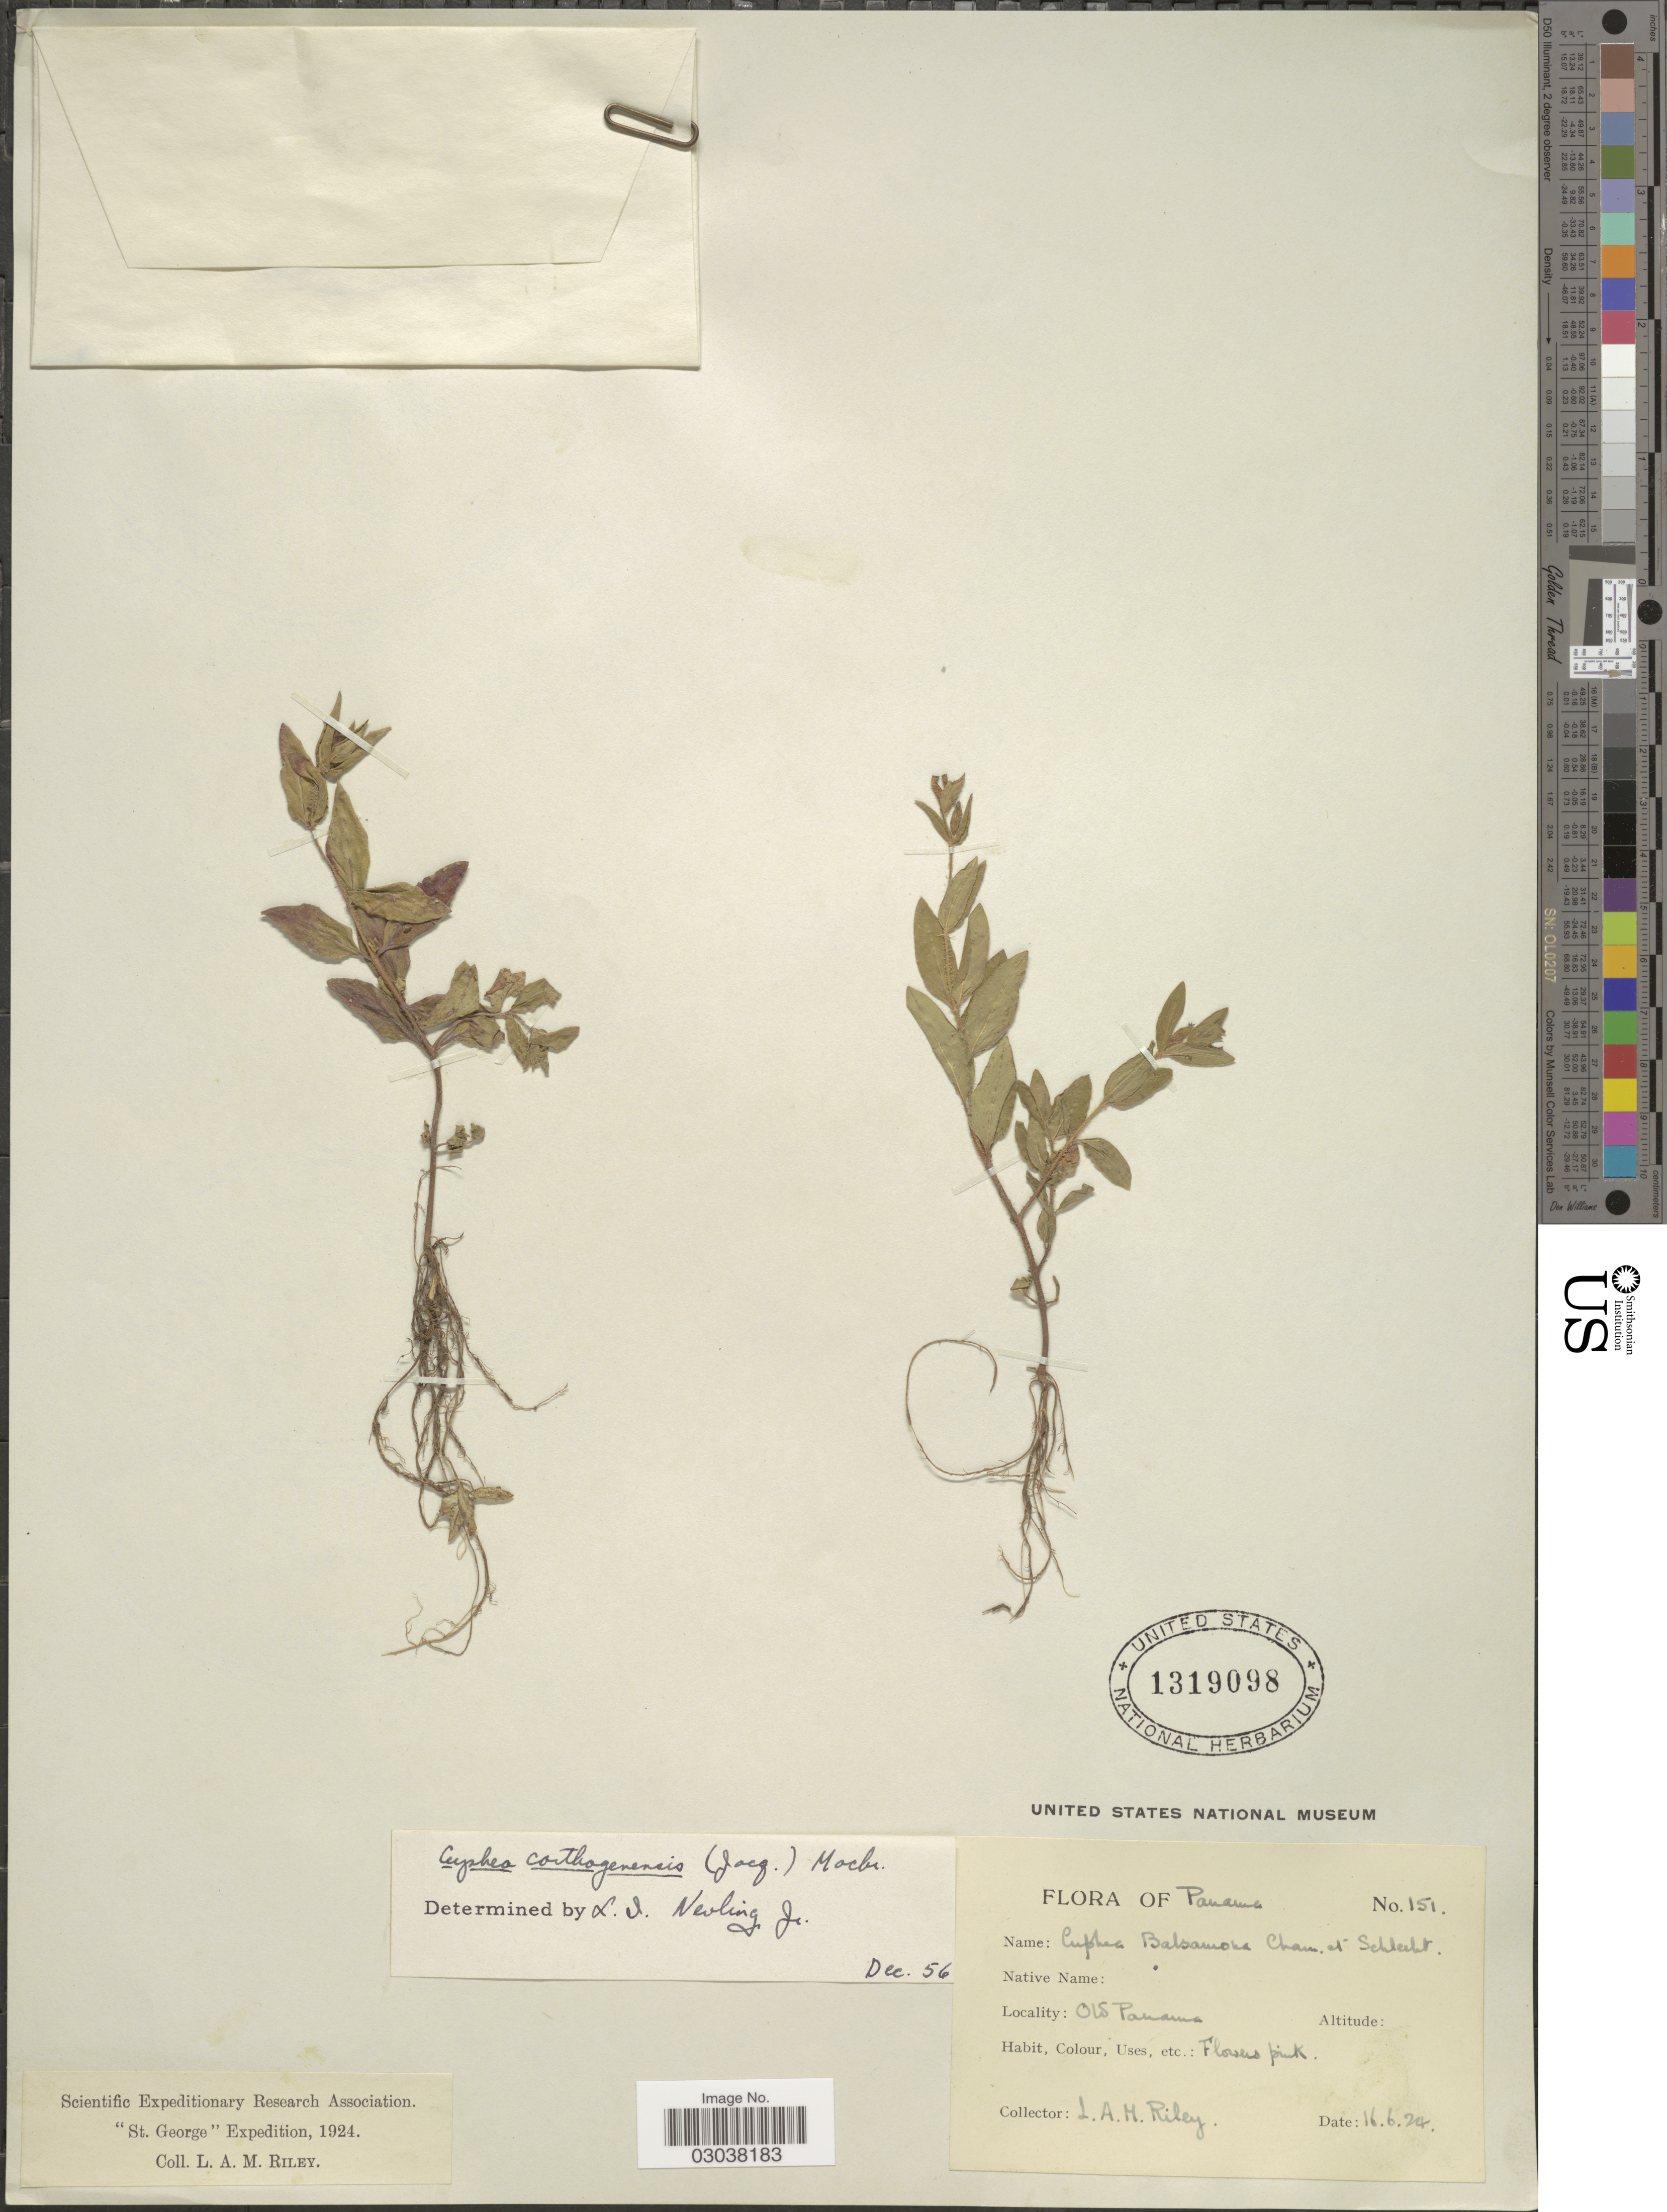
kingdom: Plantae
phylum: Tracheophyta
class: Magnoliopsida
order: Myrtales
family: Lythraceae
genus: Cuphea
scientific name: Cuphea carthagenensis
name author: (Jacq.) J.F. Macbr.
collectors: L. A. M. Riley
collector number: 151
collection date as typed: Transcribed d/m/y: 16/6/24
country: Panama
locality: Old Panama.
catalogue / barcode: US 1319098